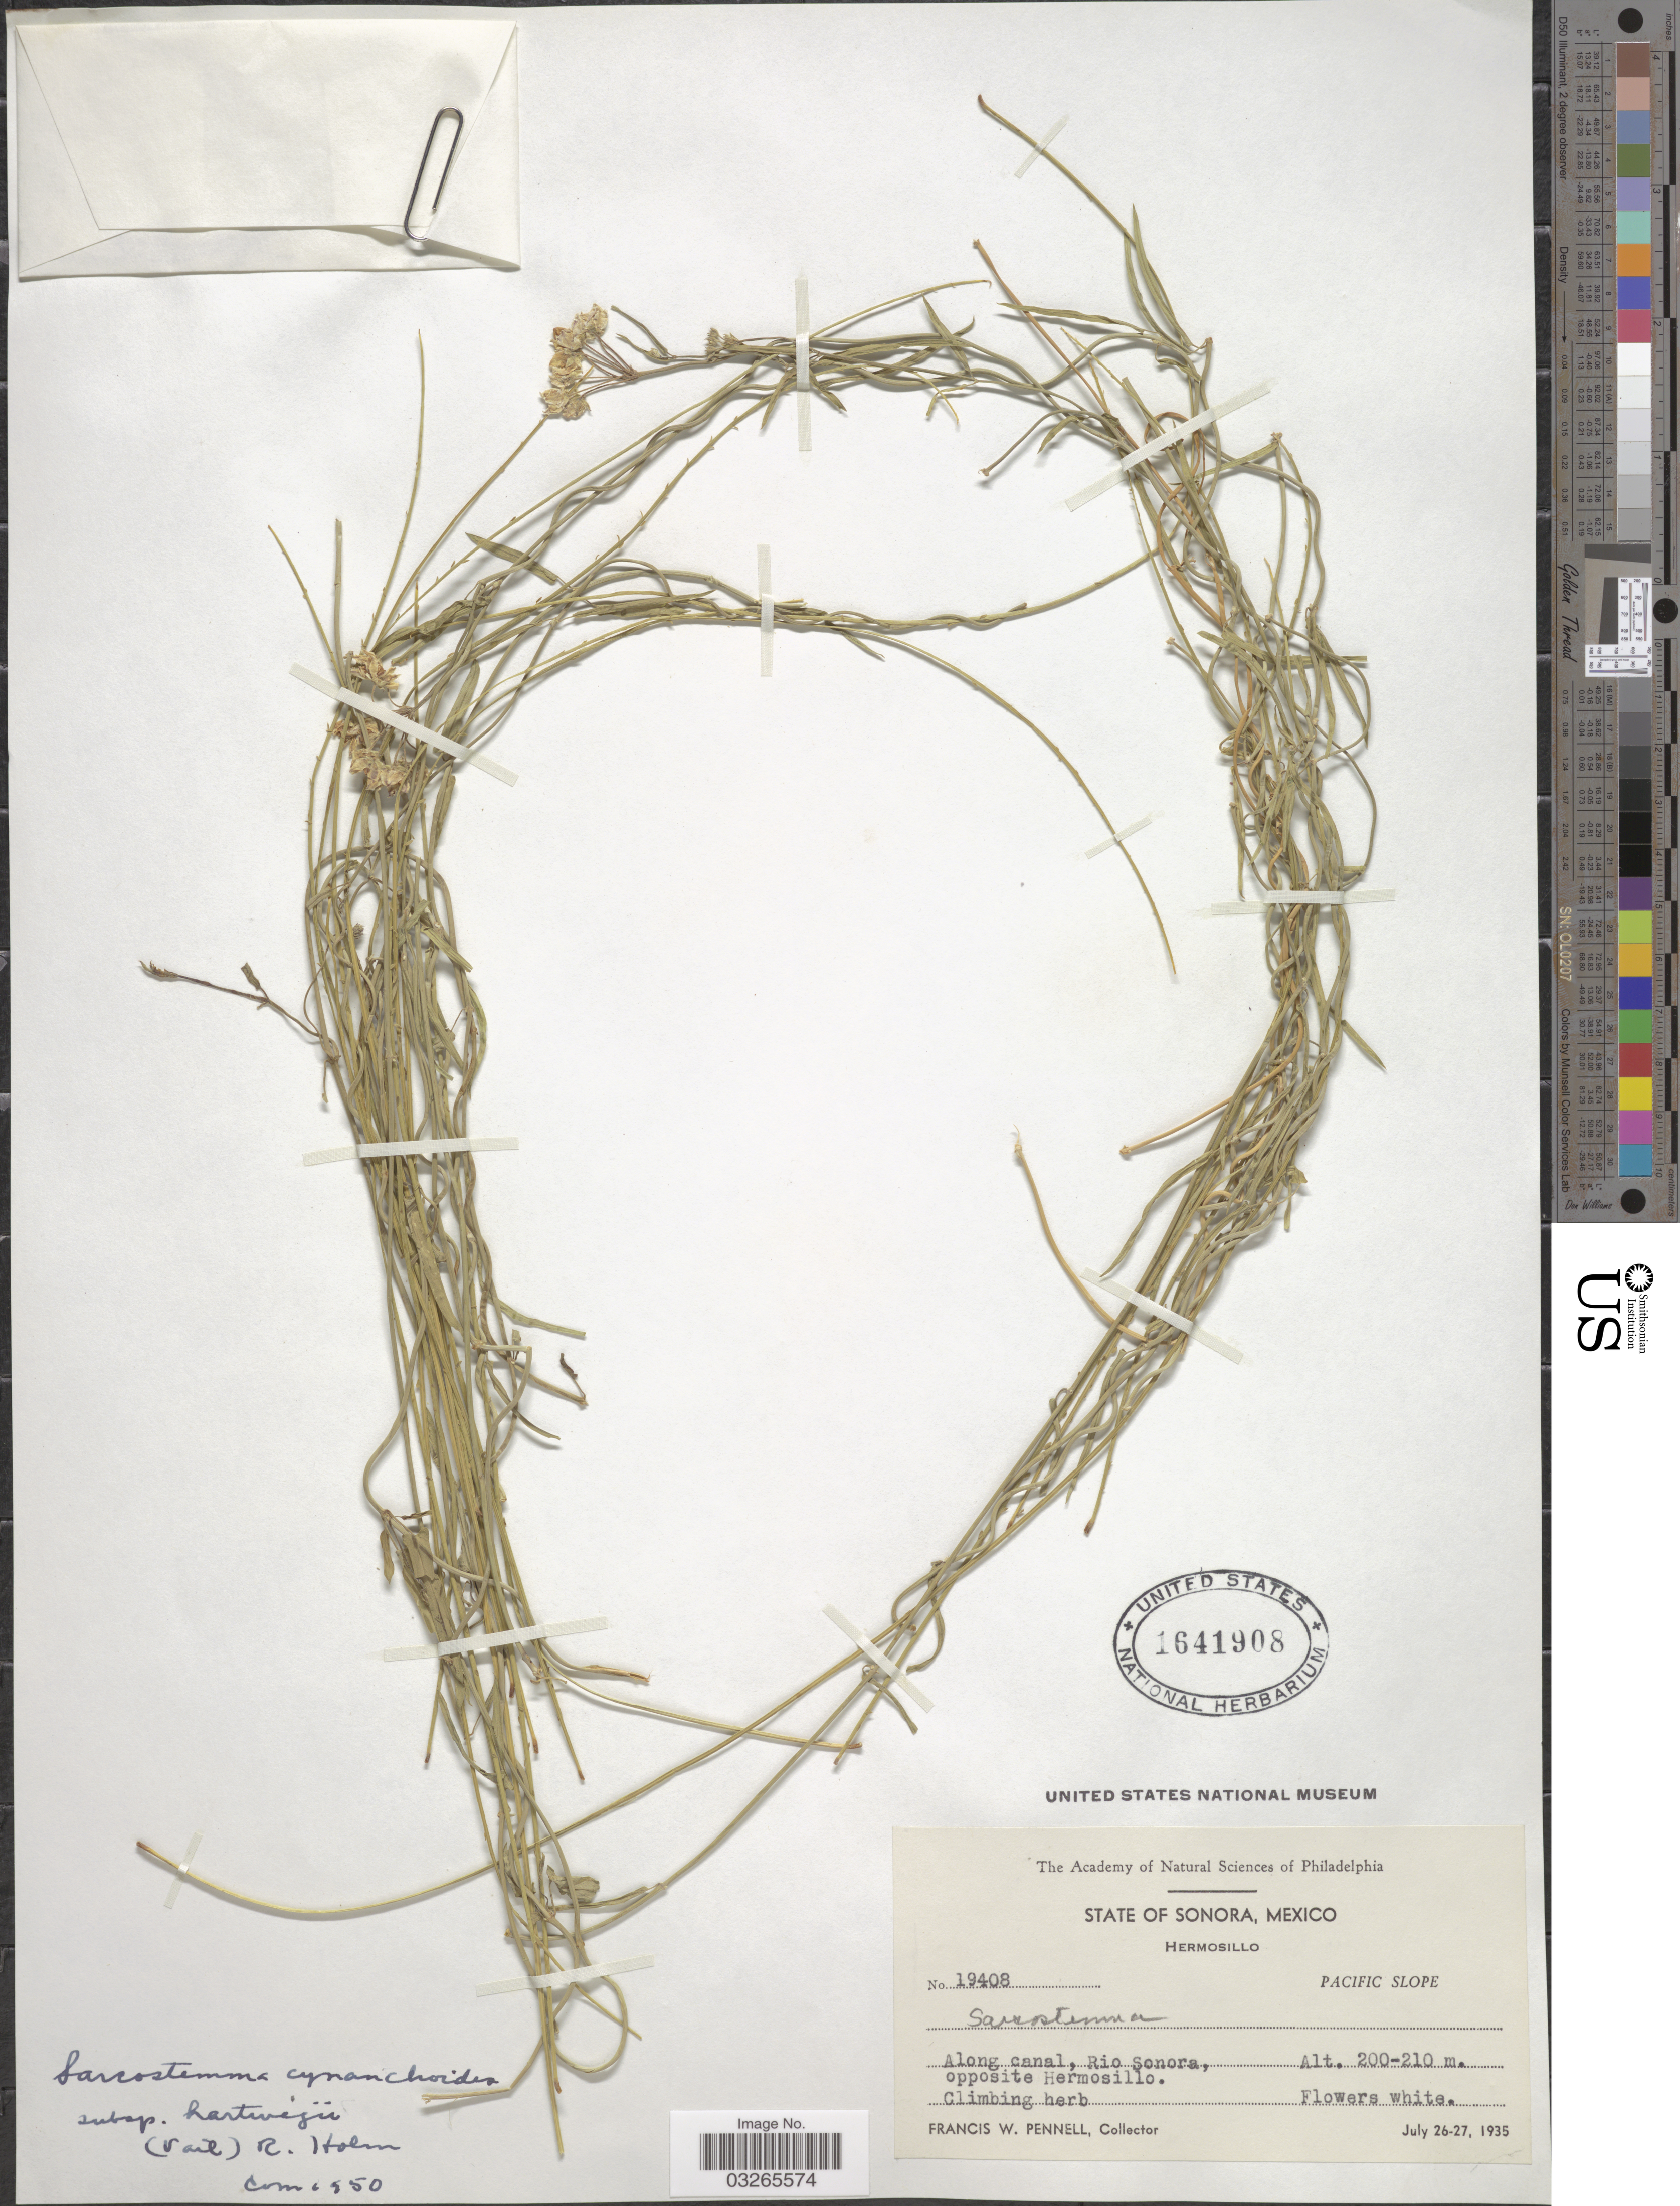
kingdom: Plantae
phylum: Tracheophyta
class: Magnoliopsida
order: Gentianales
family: Apocynaceae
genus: Sarcostemma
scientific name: Sarcostemma cynanchoides subsp. hartwegii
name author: (Vail) R.W. Holm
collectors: F. W. Pennell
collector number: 19408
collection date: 1935-07-26/1935-07-27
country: Mexico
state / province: Sonora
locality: State of Sonora, Mexico, Hermosillo, Pacific Slope, Along canal, Rio Sonora, opposite Hermosillo.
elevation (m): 200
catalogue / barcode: US 1641908